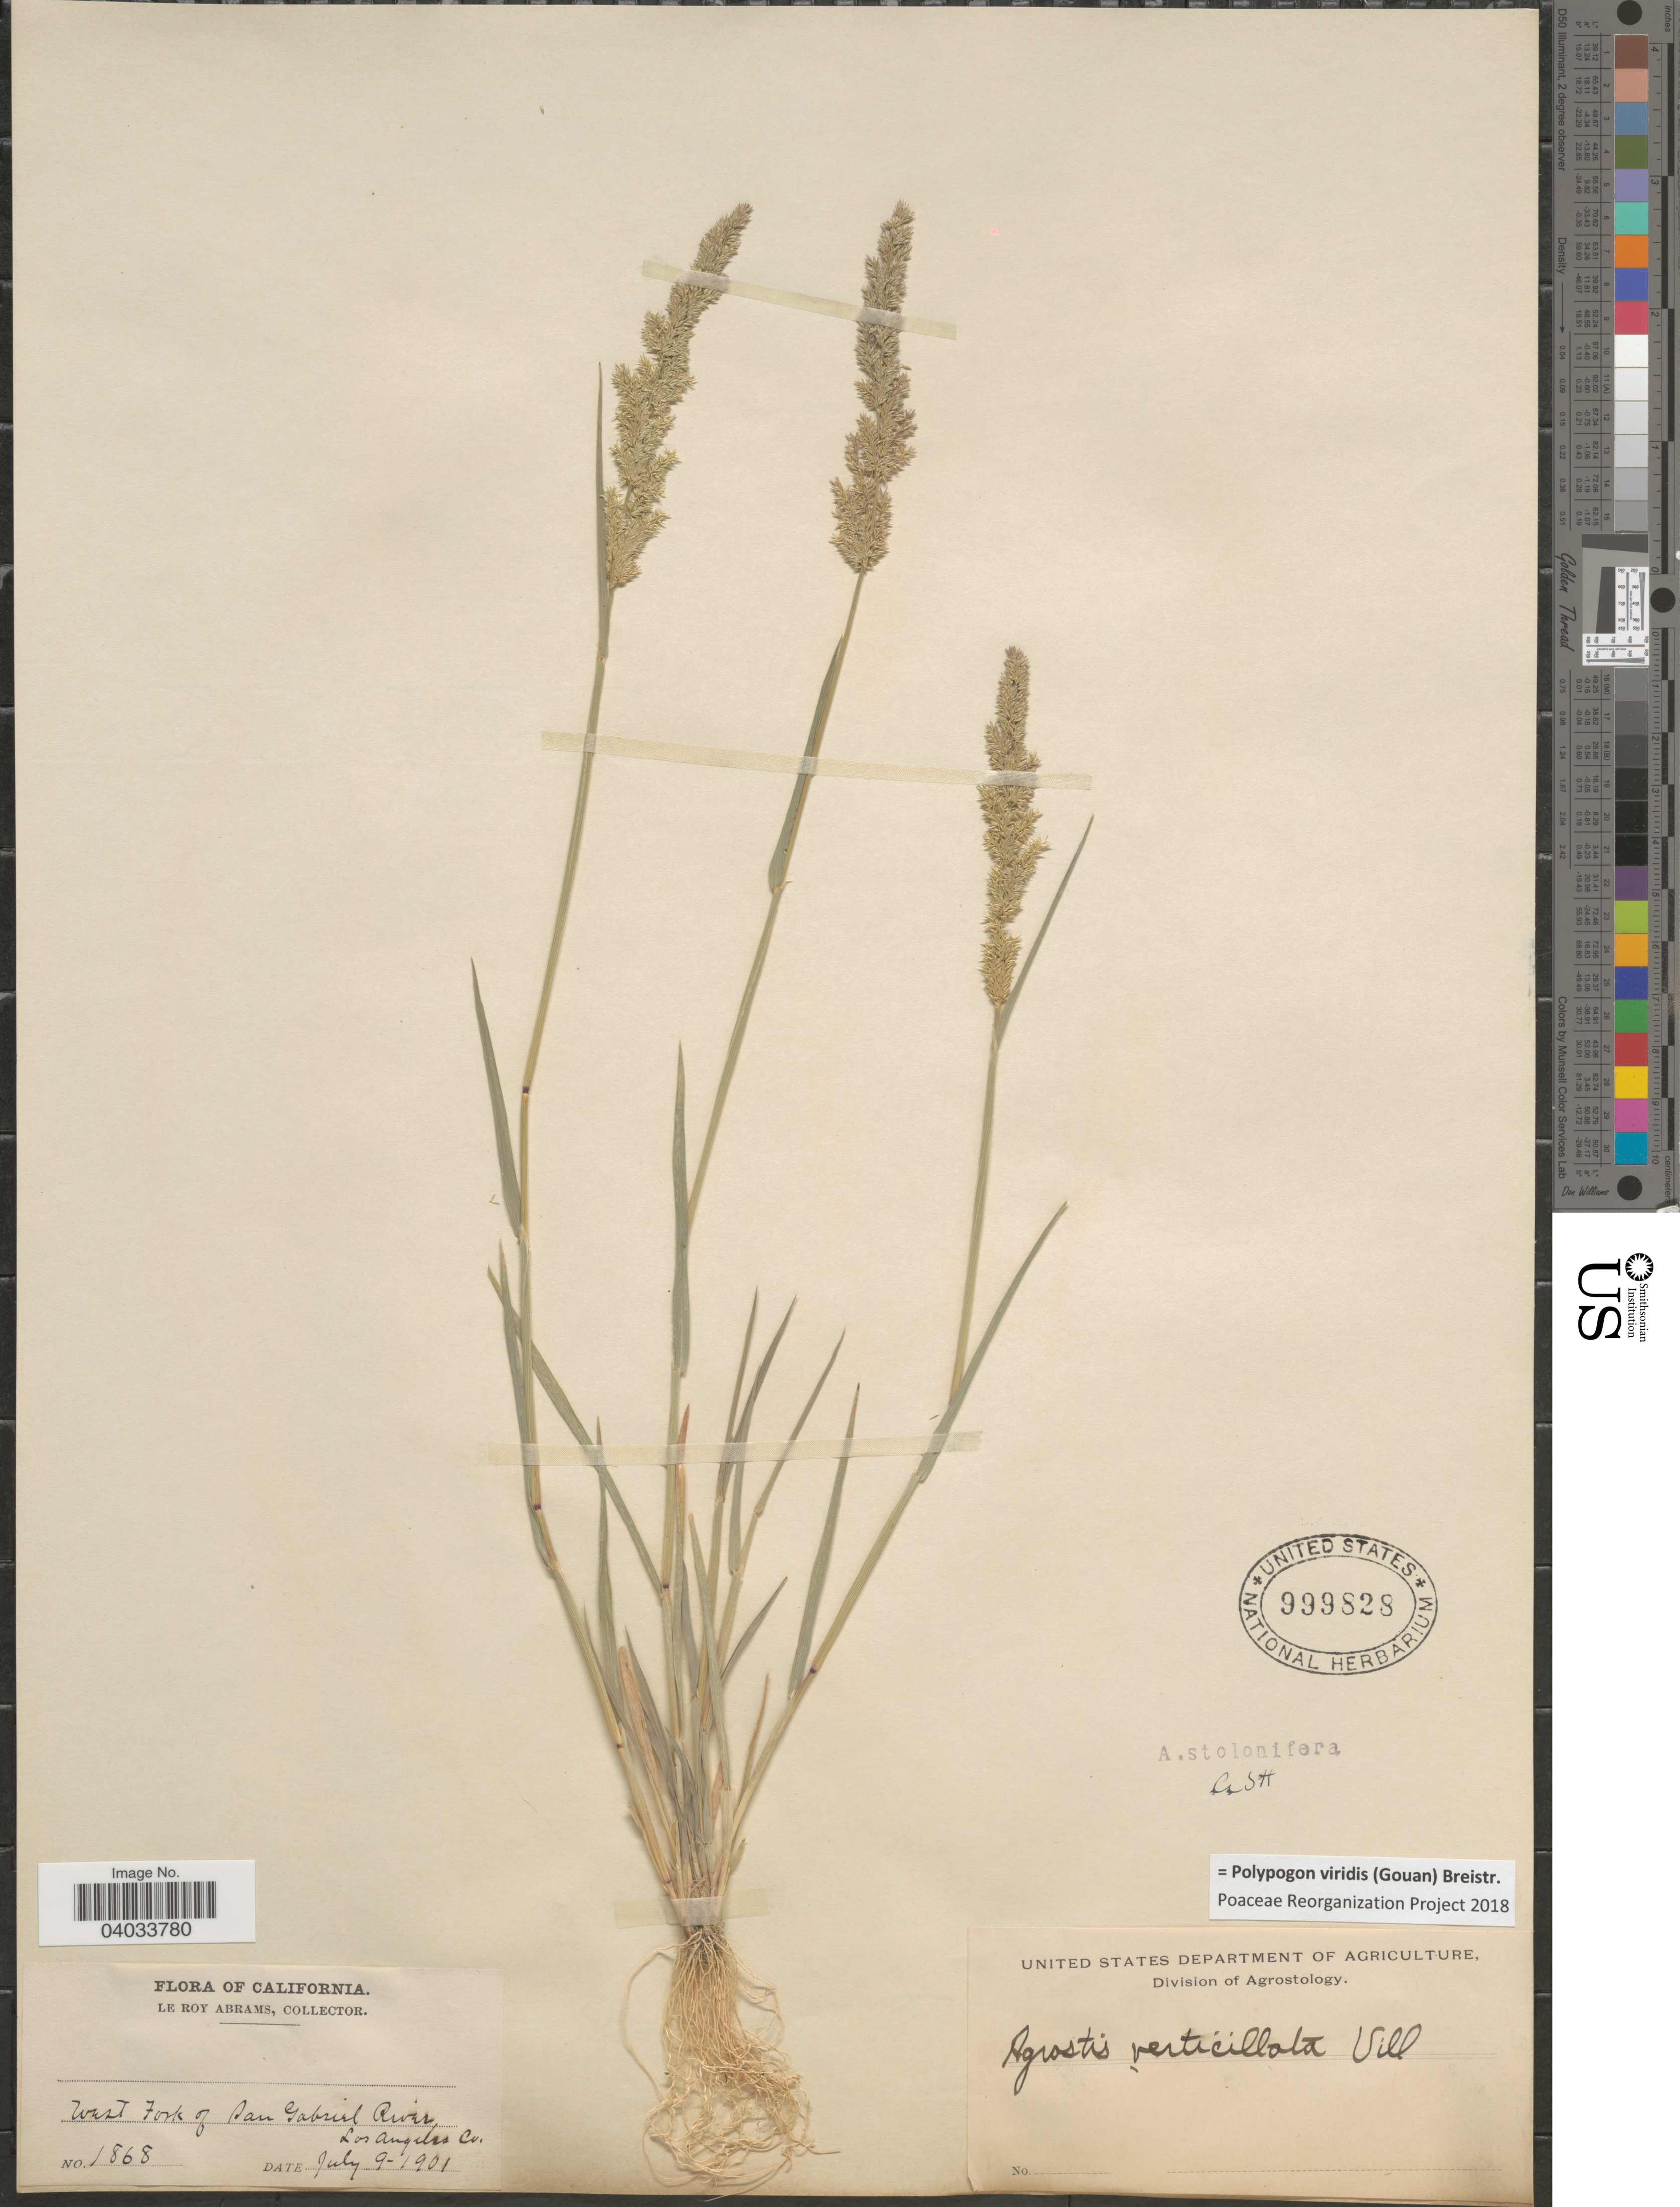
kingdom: Plantae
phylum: Tracheophyta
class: Liliopsida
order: Poales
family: Poaceae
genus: Polypogon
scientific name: Polypogon viridis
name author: (Gouan) Breistroffer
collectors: L. Abrams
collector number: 1868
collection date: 1901-07-09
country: United States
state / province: California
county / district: Los Angeles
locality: West Fork of San Gabriel River. Los Angeles Co.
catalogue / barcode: US 999828